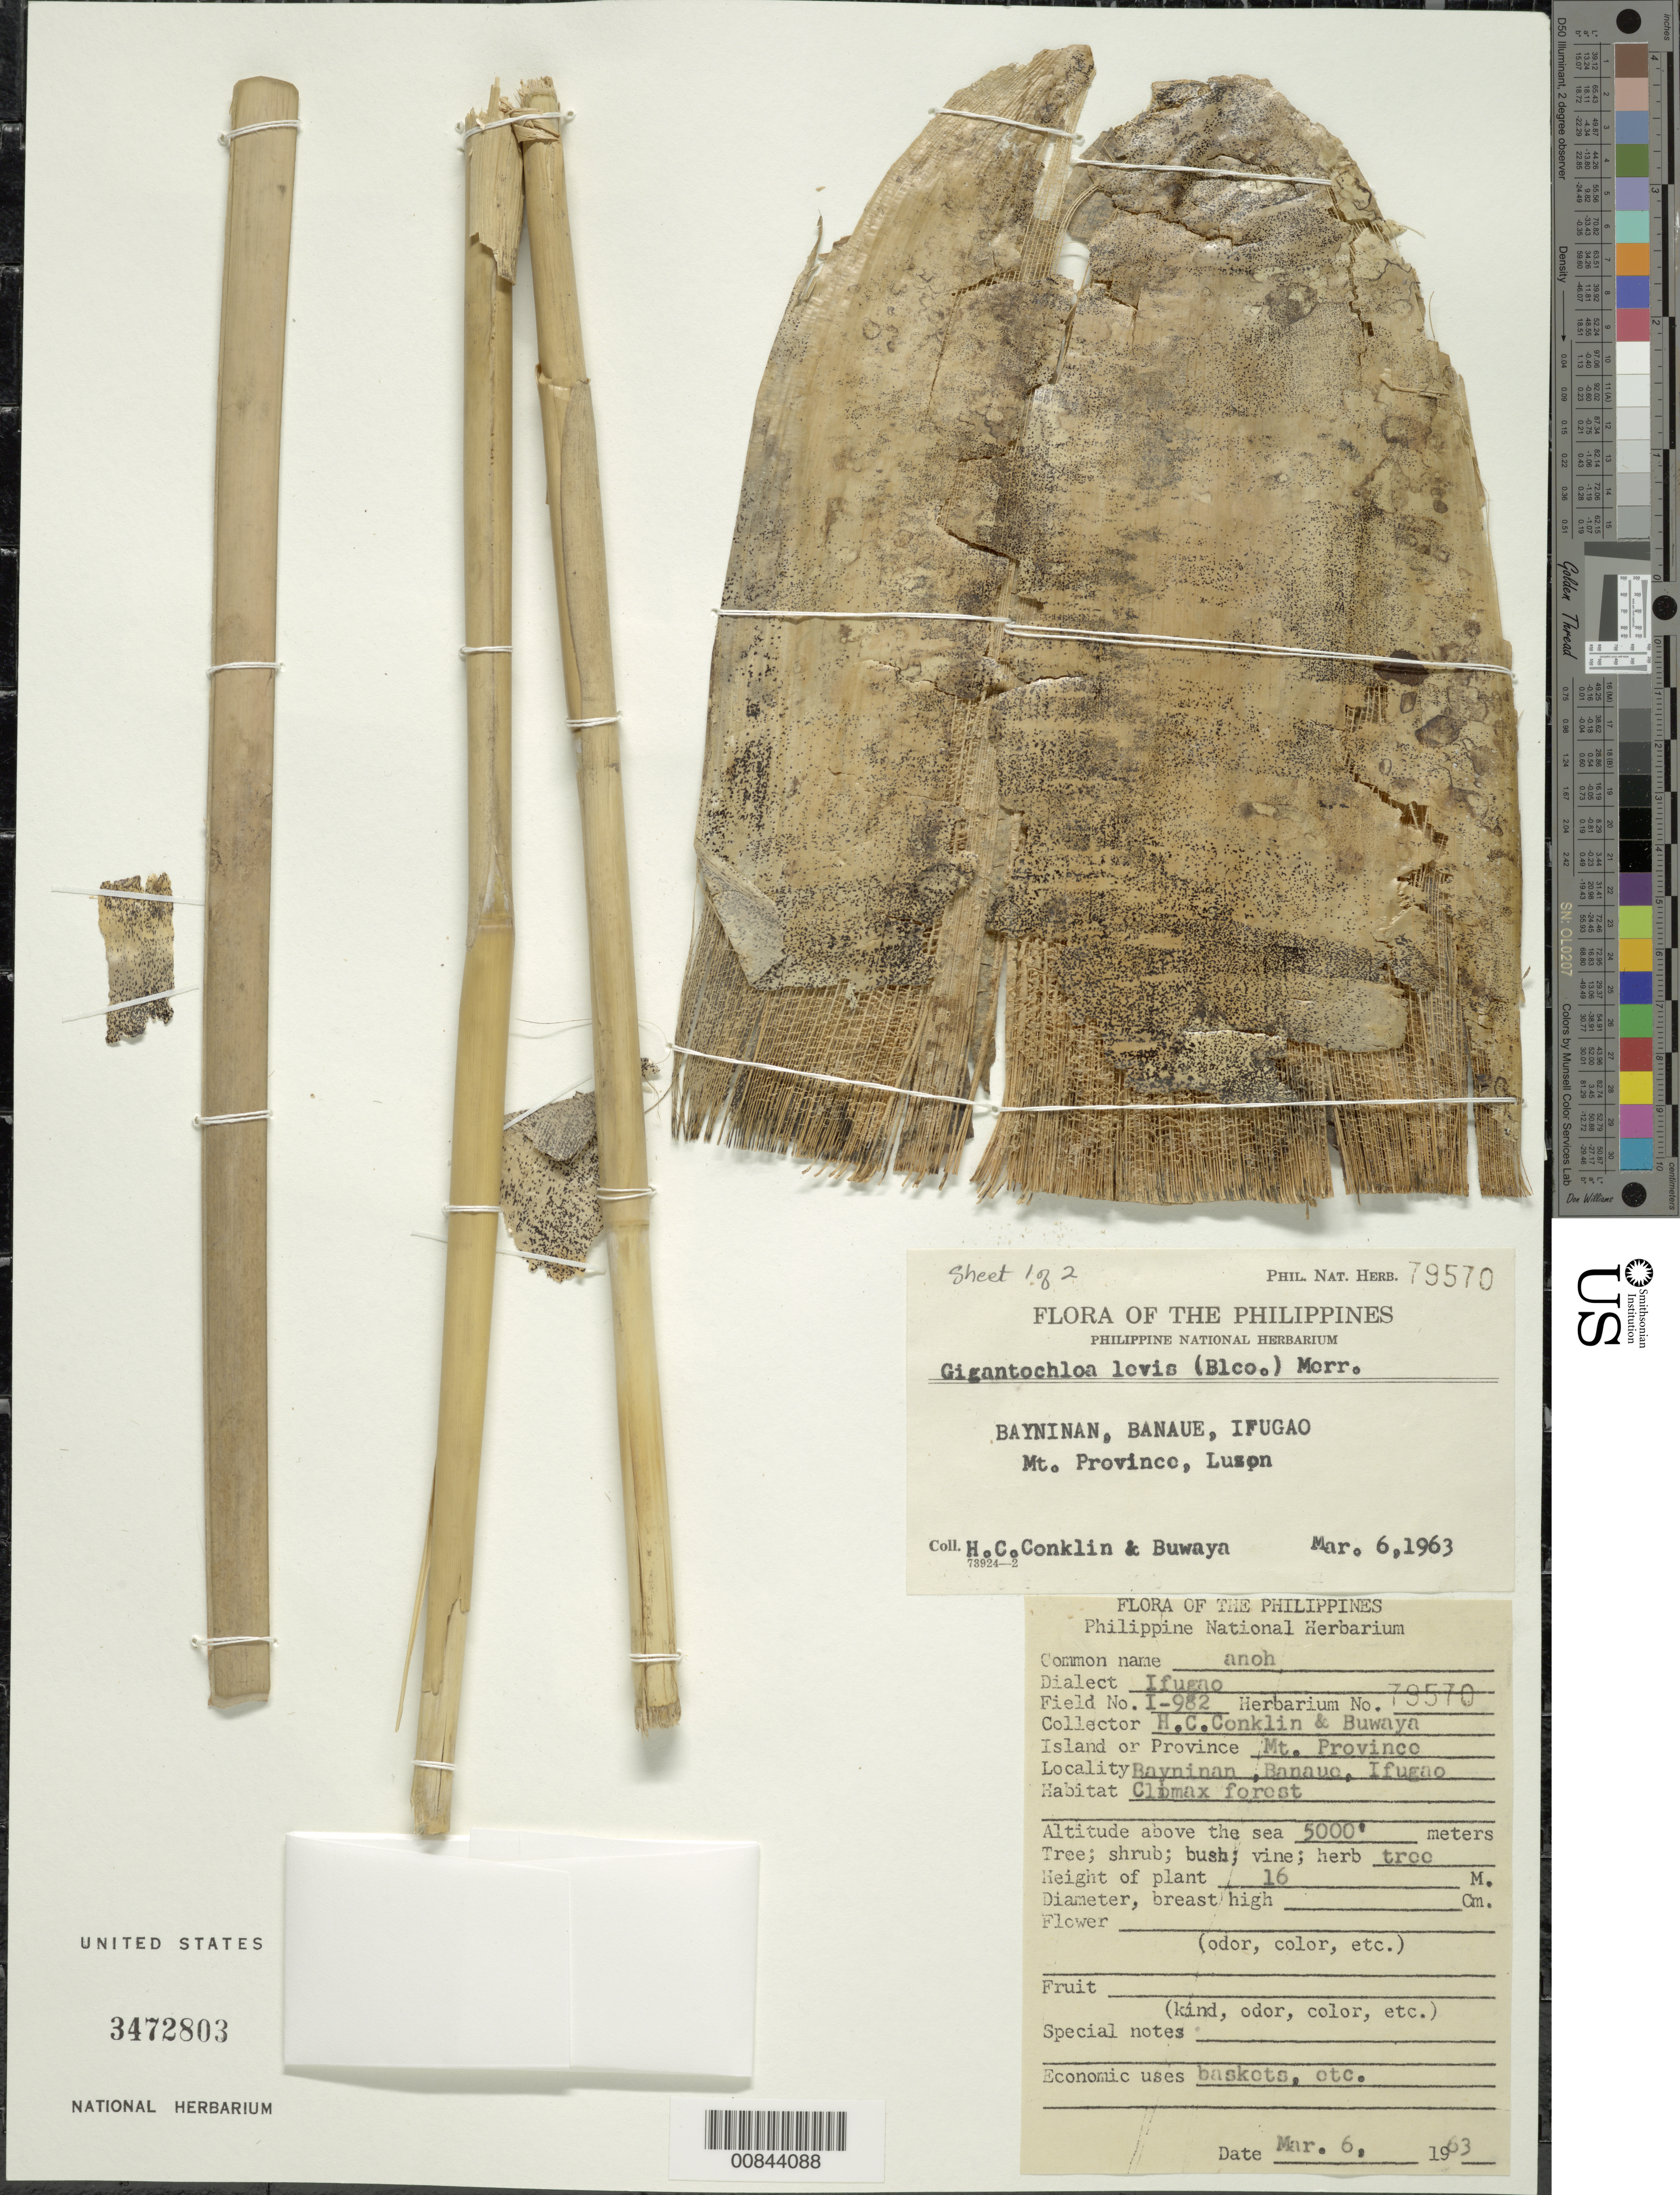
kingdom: Plantae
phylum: Tracheophyta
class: Liliopsida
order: Poales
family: Poaceae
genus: Gigantochloa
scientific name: Gigantochloa levis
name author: (Blanco) Merr.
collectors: H. Conklin & -. Buwaya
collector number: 79570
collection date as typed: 06 Mar 1963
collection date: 1963-03-06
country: Philippines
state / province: Cordillera (Administrative Region)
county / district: Mountain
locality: Bayninan, Banauc, Ifugno, Luzon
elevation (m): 1524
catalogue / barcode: US 3472803